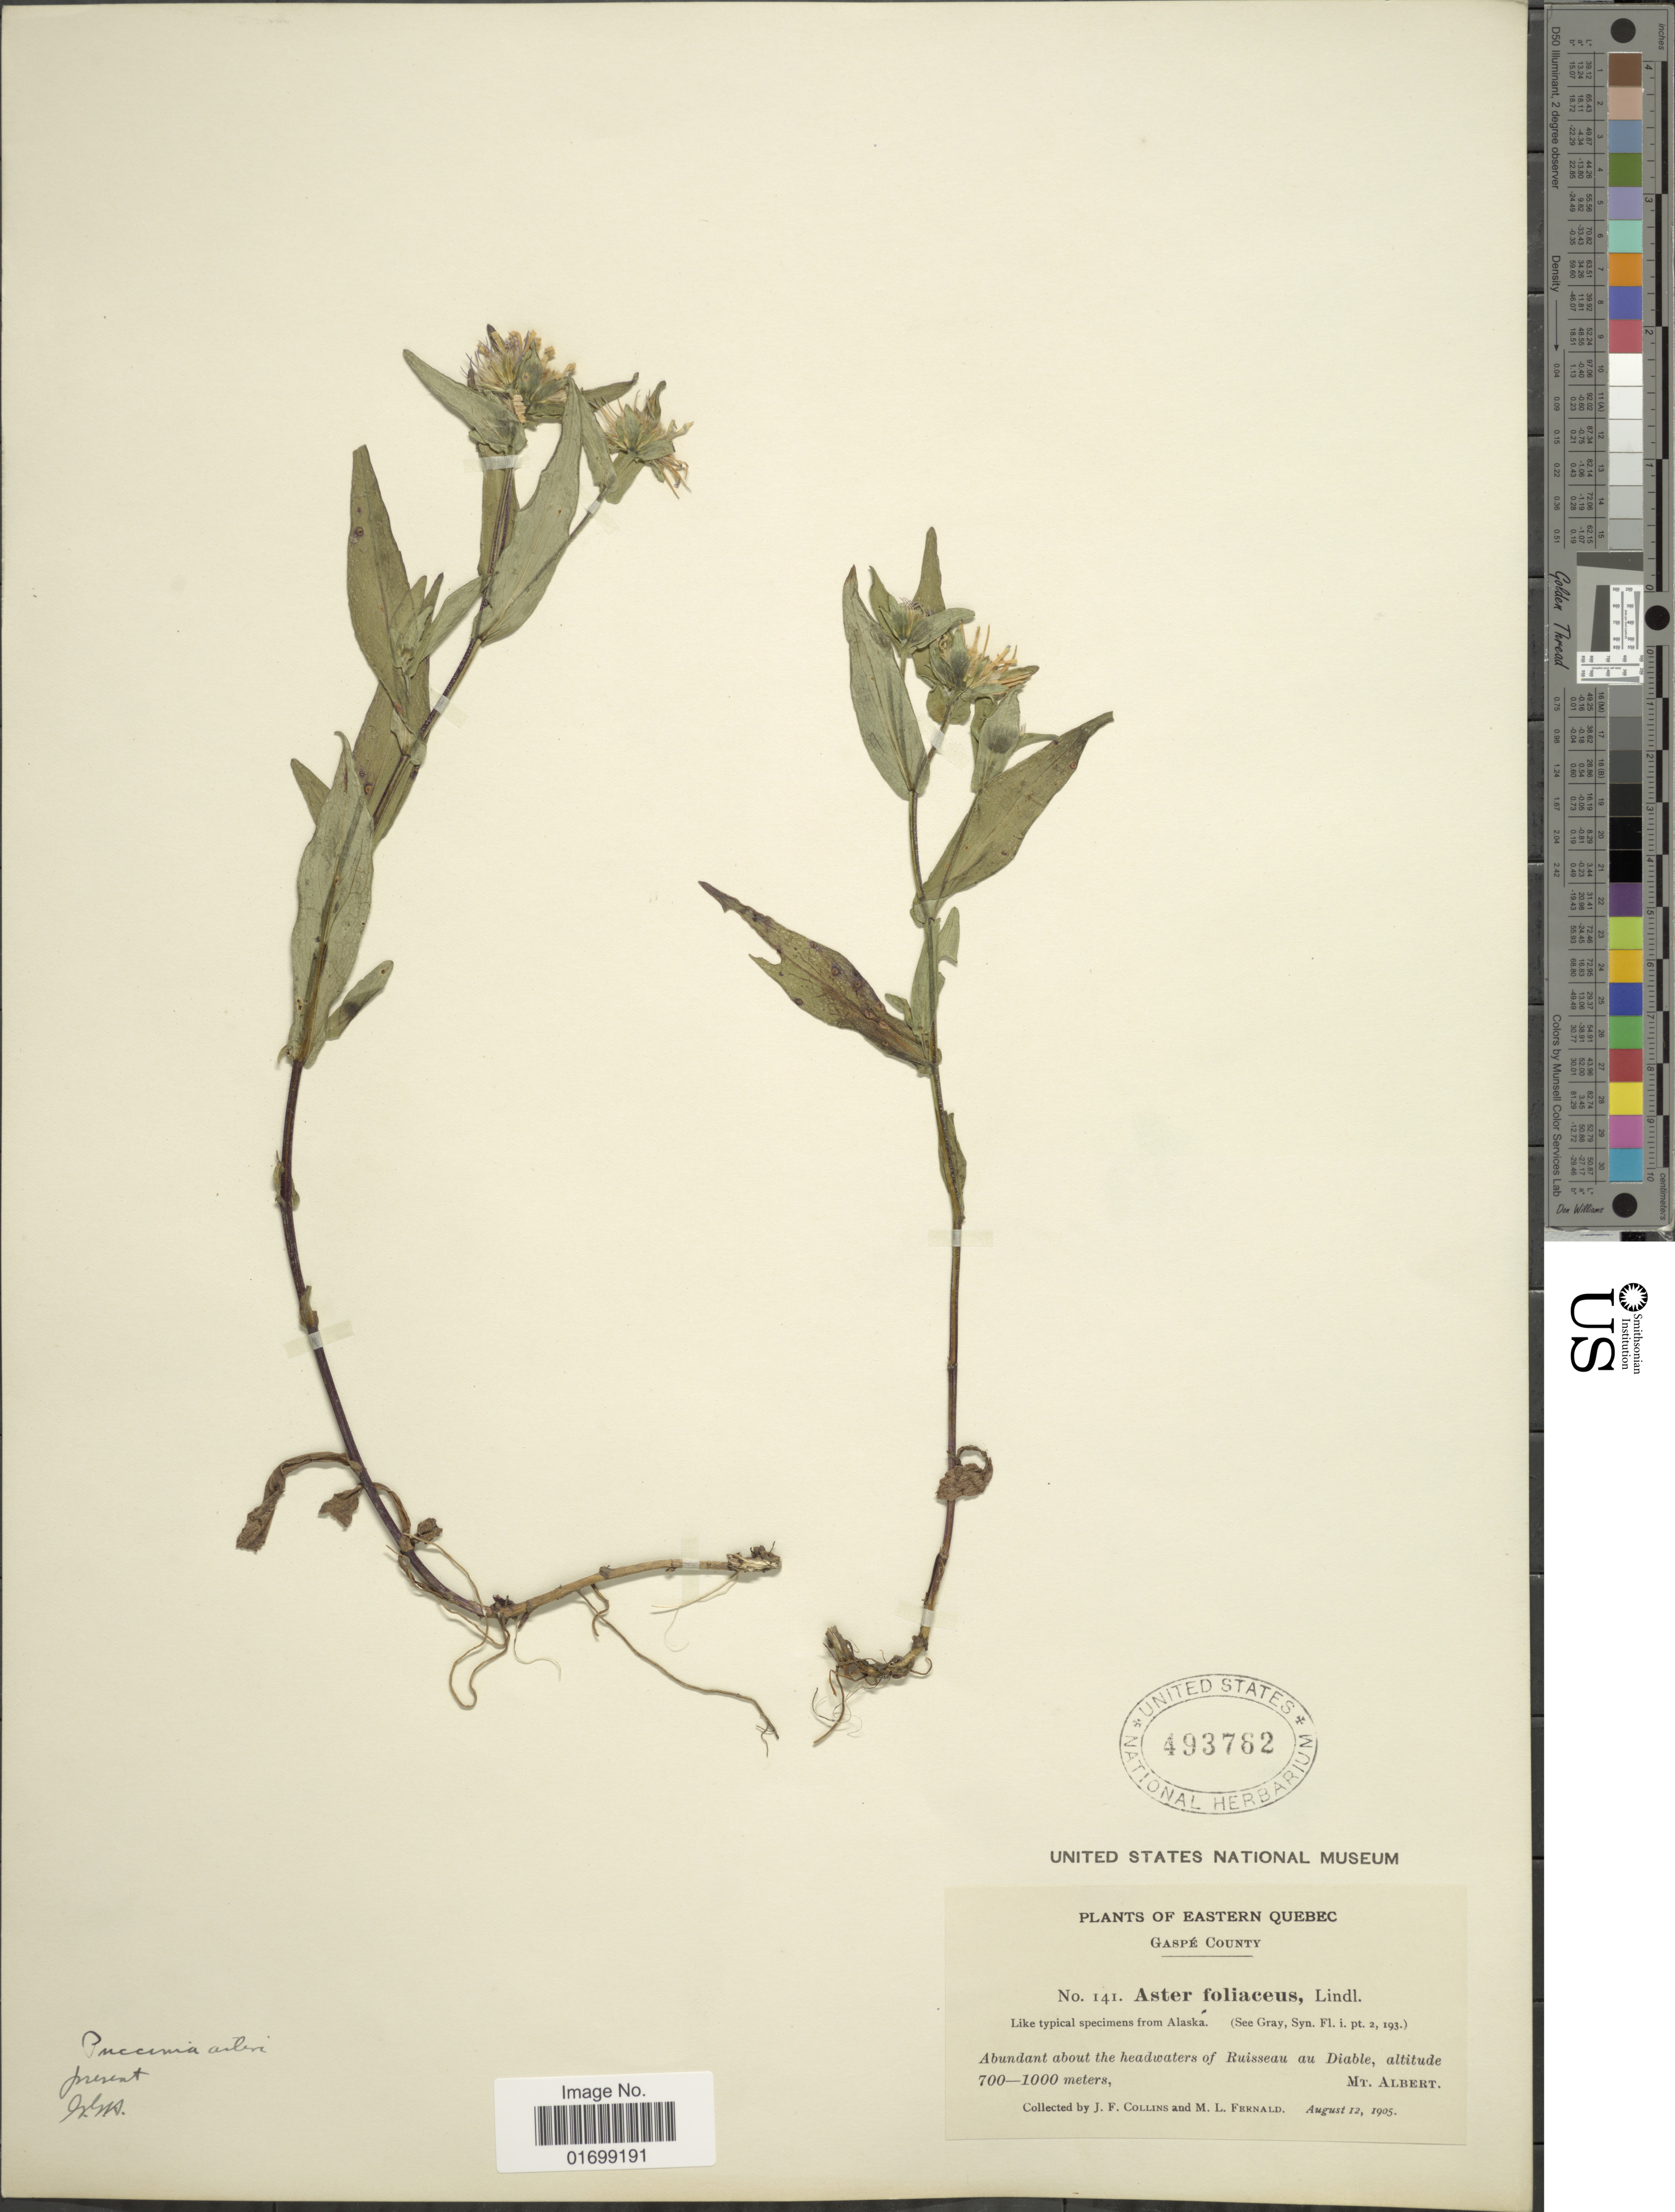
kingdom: Plantae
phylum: Tracheophyta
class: Magnoliopsida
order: Asterales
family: Asteraceae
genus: Symphyotrichum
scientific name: Symphyotrichum foliaceum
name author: (Lindl. ex DC.) G.L. Nesom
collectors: J. Collins & M. L. Fernald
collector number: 141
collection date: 1905-08-12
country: Canada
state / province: Quebec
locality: Eastern Quebex, Gaspé County, like typical specimens from Alaska, abundant about the headwater of Ruisseau au Diable, Mt. Albert.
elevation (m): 700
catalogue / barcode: US 493782